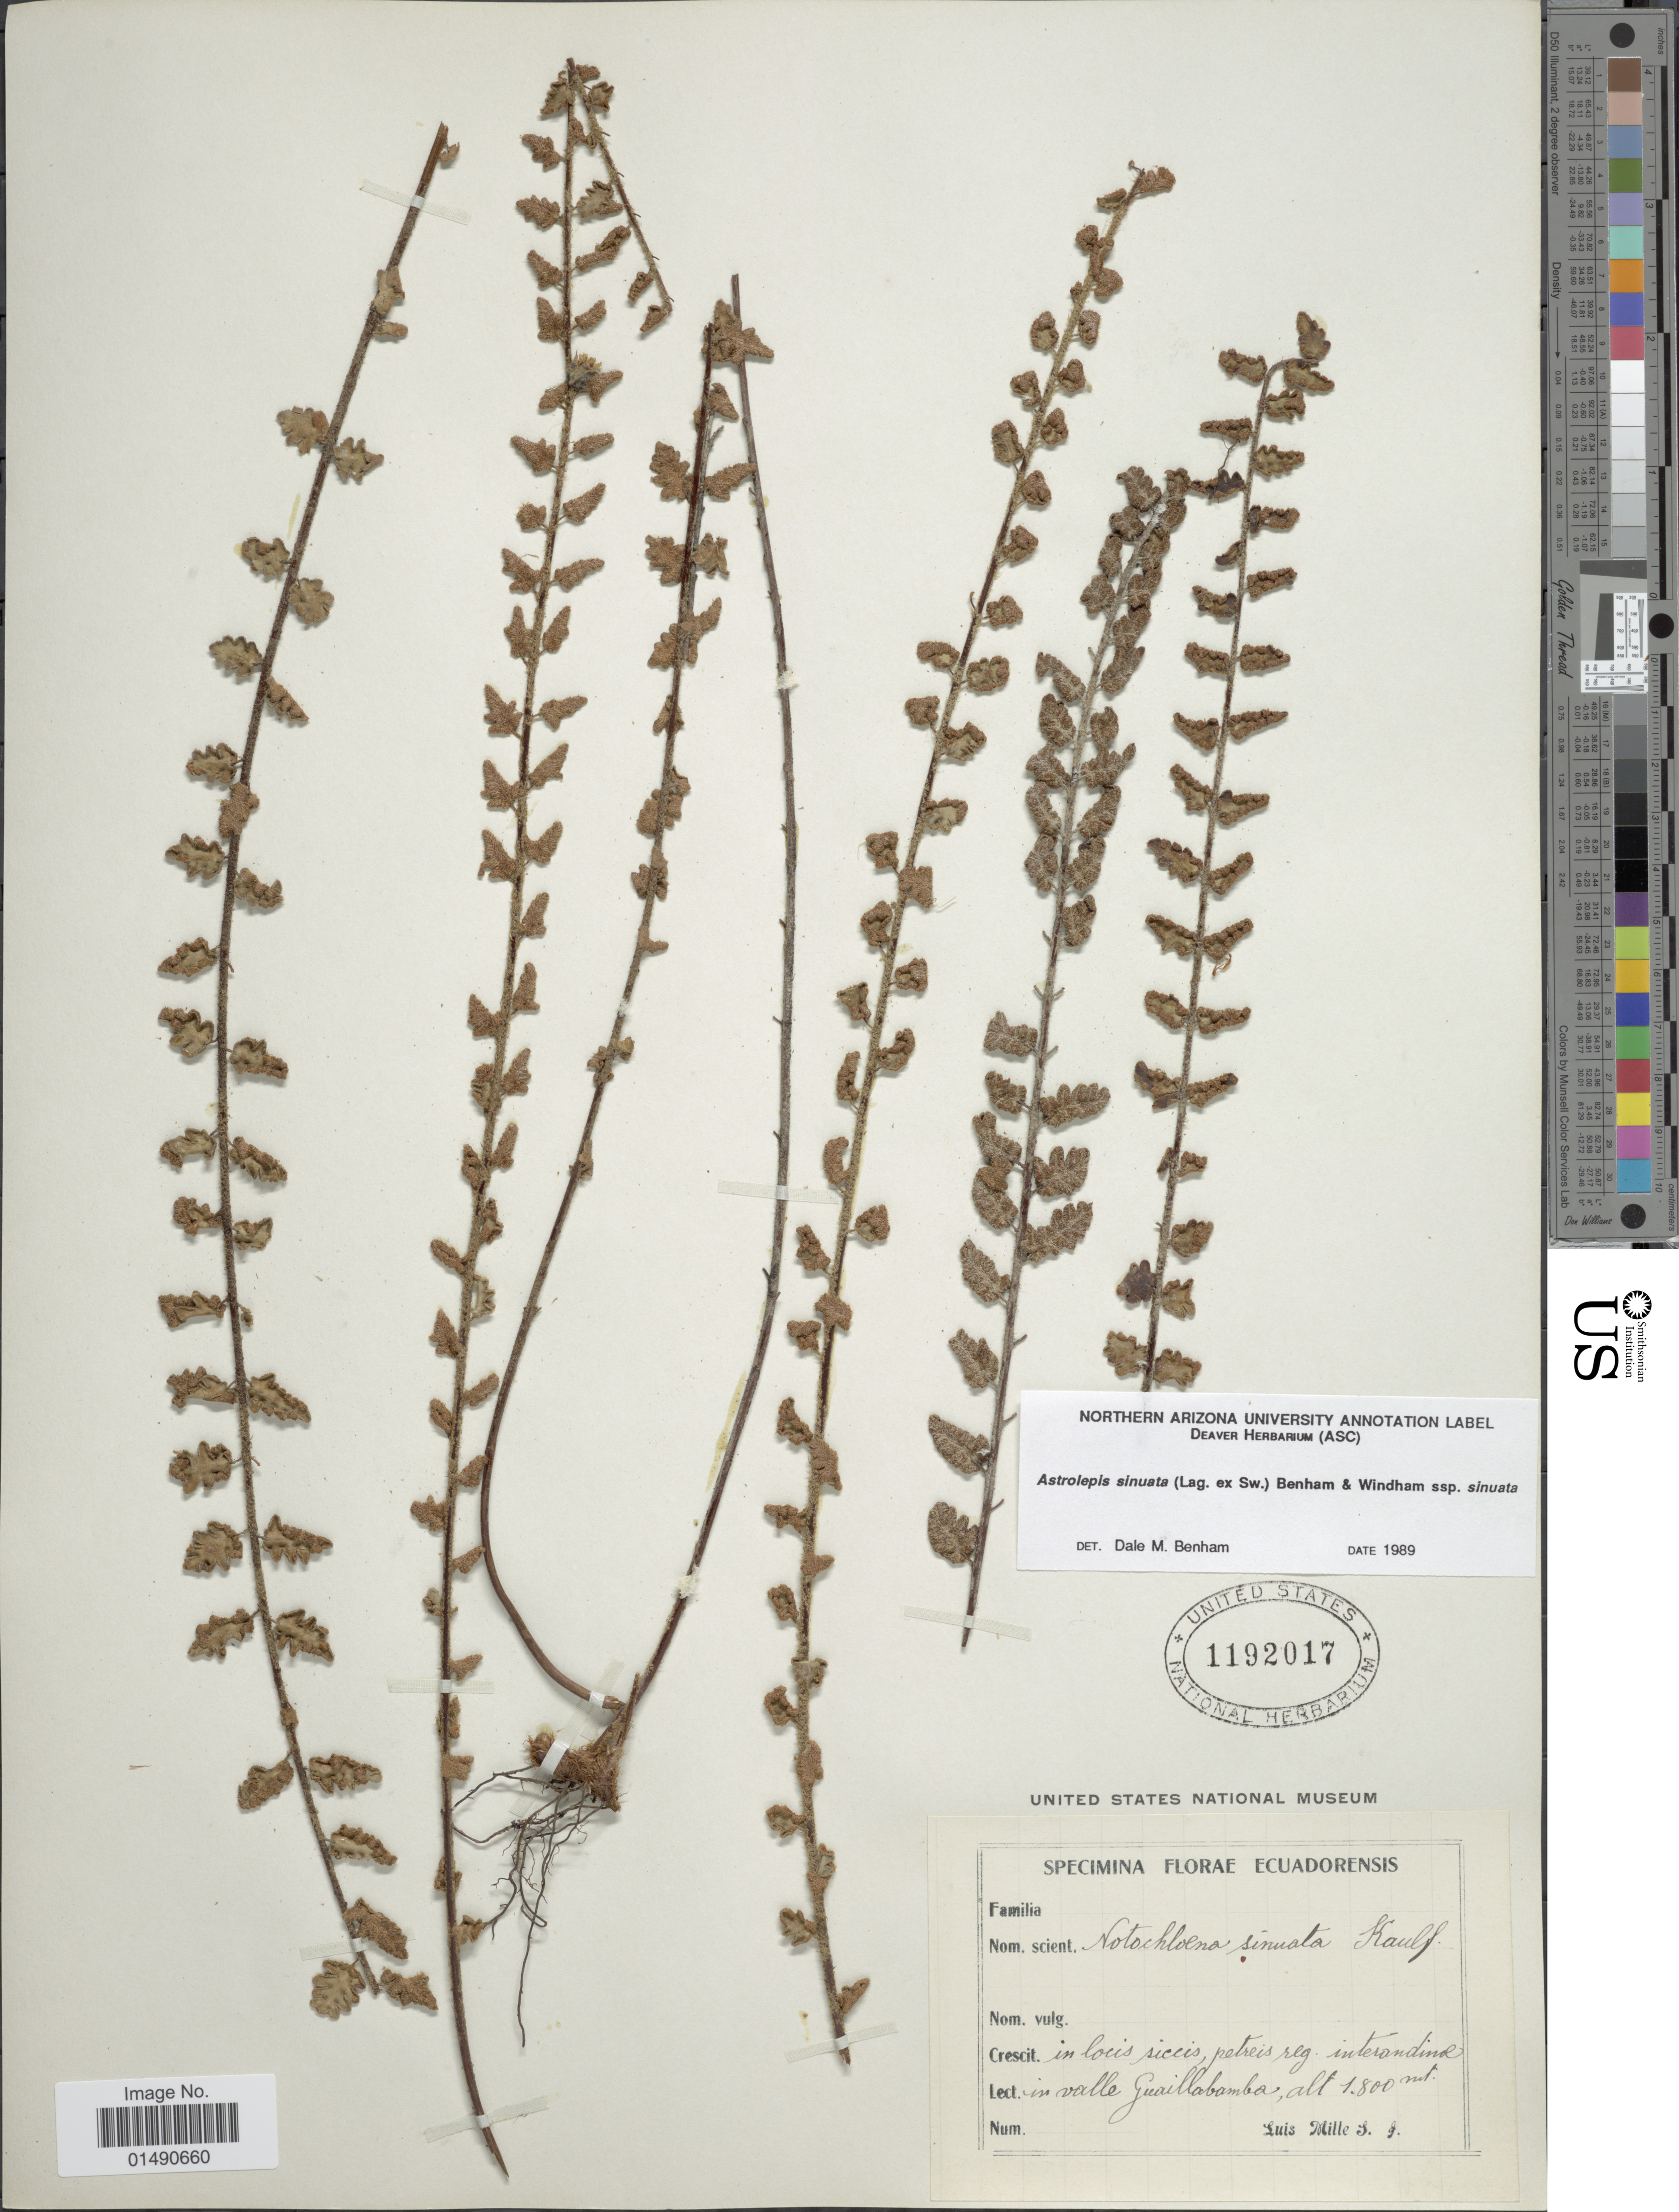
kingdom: Plantae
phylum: Tracheophyta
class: Polypodiopsida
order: Polypodiales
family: Pteridaceae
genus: Astrolepis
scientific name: Astrolepis sinuata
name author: (Lag. ex Sw.) D.M. Benham & Windham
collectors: L. Mille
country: Ecuador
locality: In locus siccis, petreis reg interodimol in valle Guayllabamba.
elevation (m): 1800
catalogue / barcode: US 1192017